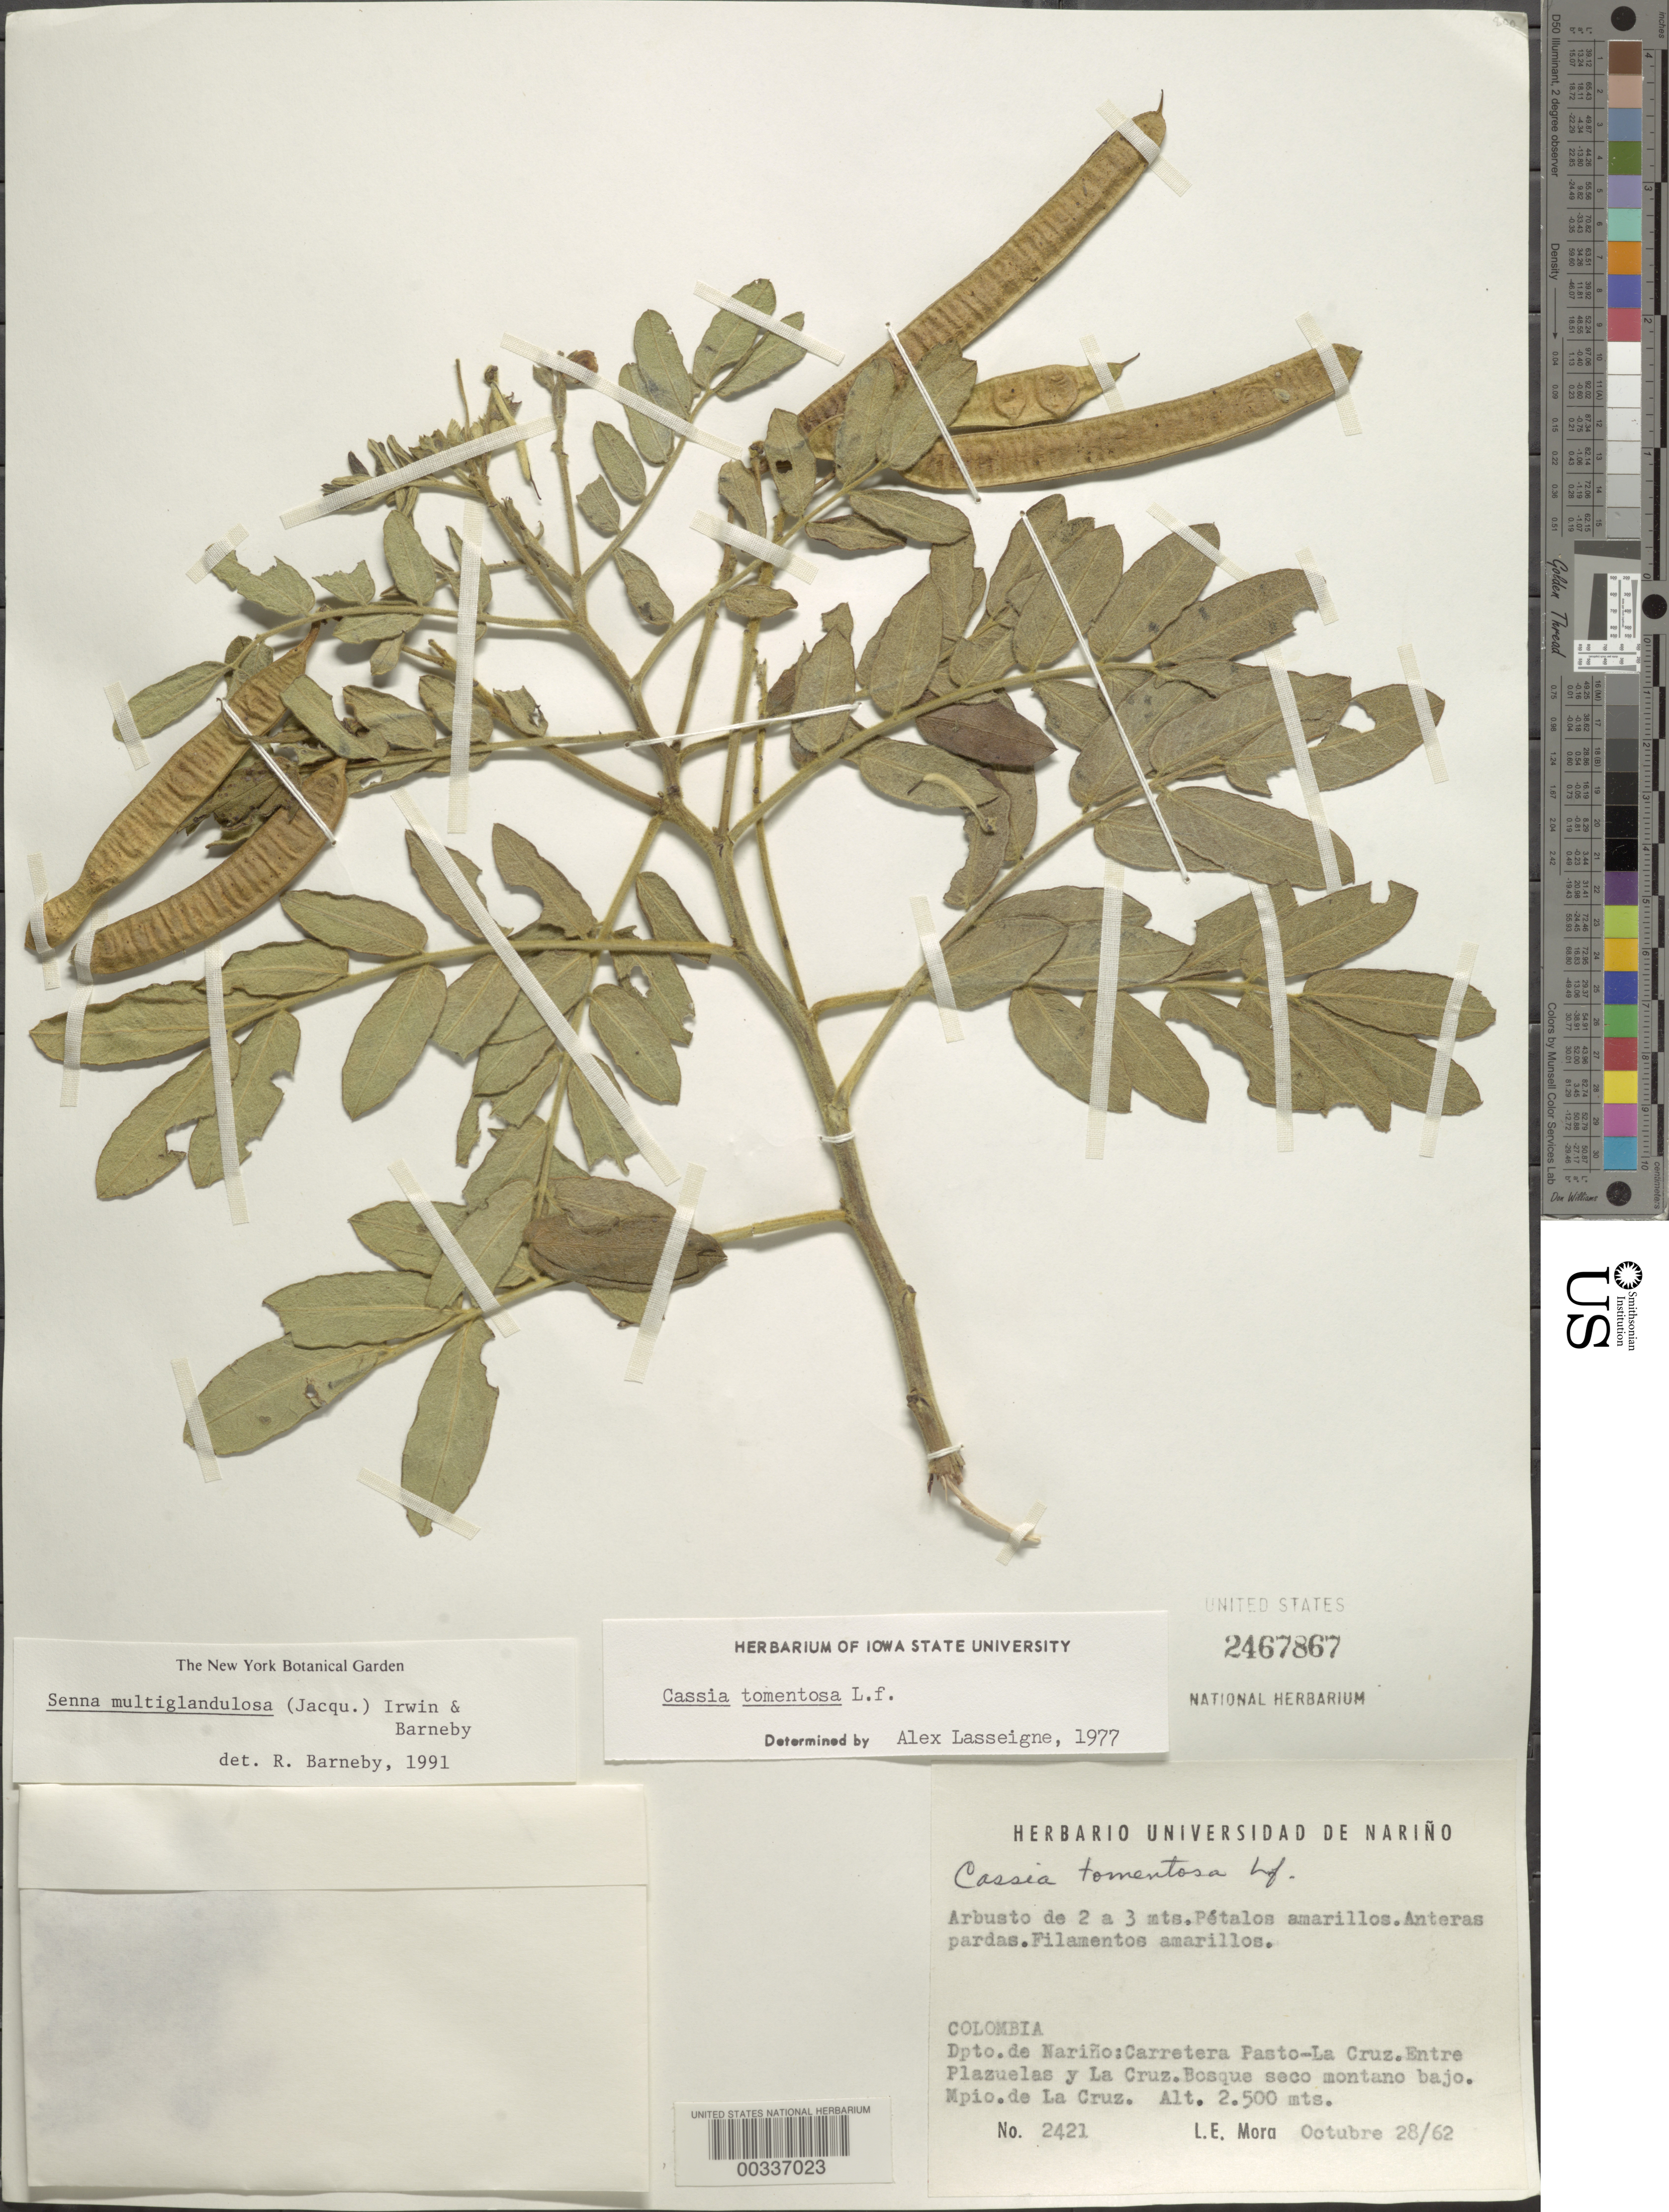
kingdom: Plantae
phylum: Tracheophyta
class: Magnoliopsida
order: Fabales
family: Fabaceae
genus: Senna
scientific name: Senna multiglandulosa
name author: (Jacq.) H.S. Irwin & Barneby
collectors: L. E. Mora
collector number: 2421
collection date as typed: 28 Oct 1962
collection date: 1962-10-28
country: Colombia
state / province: Nariño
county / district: La Cruz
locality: Carretera Pasto-La Cruz; between Plazuelas and La Cruz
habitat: Bosque seco montano bajo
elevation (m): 2500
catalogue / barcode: US 2467867